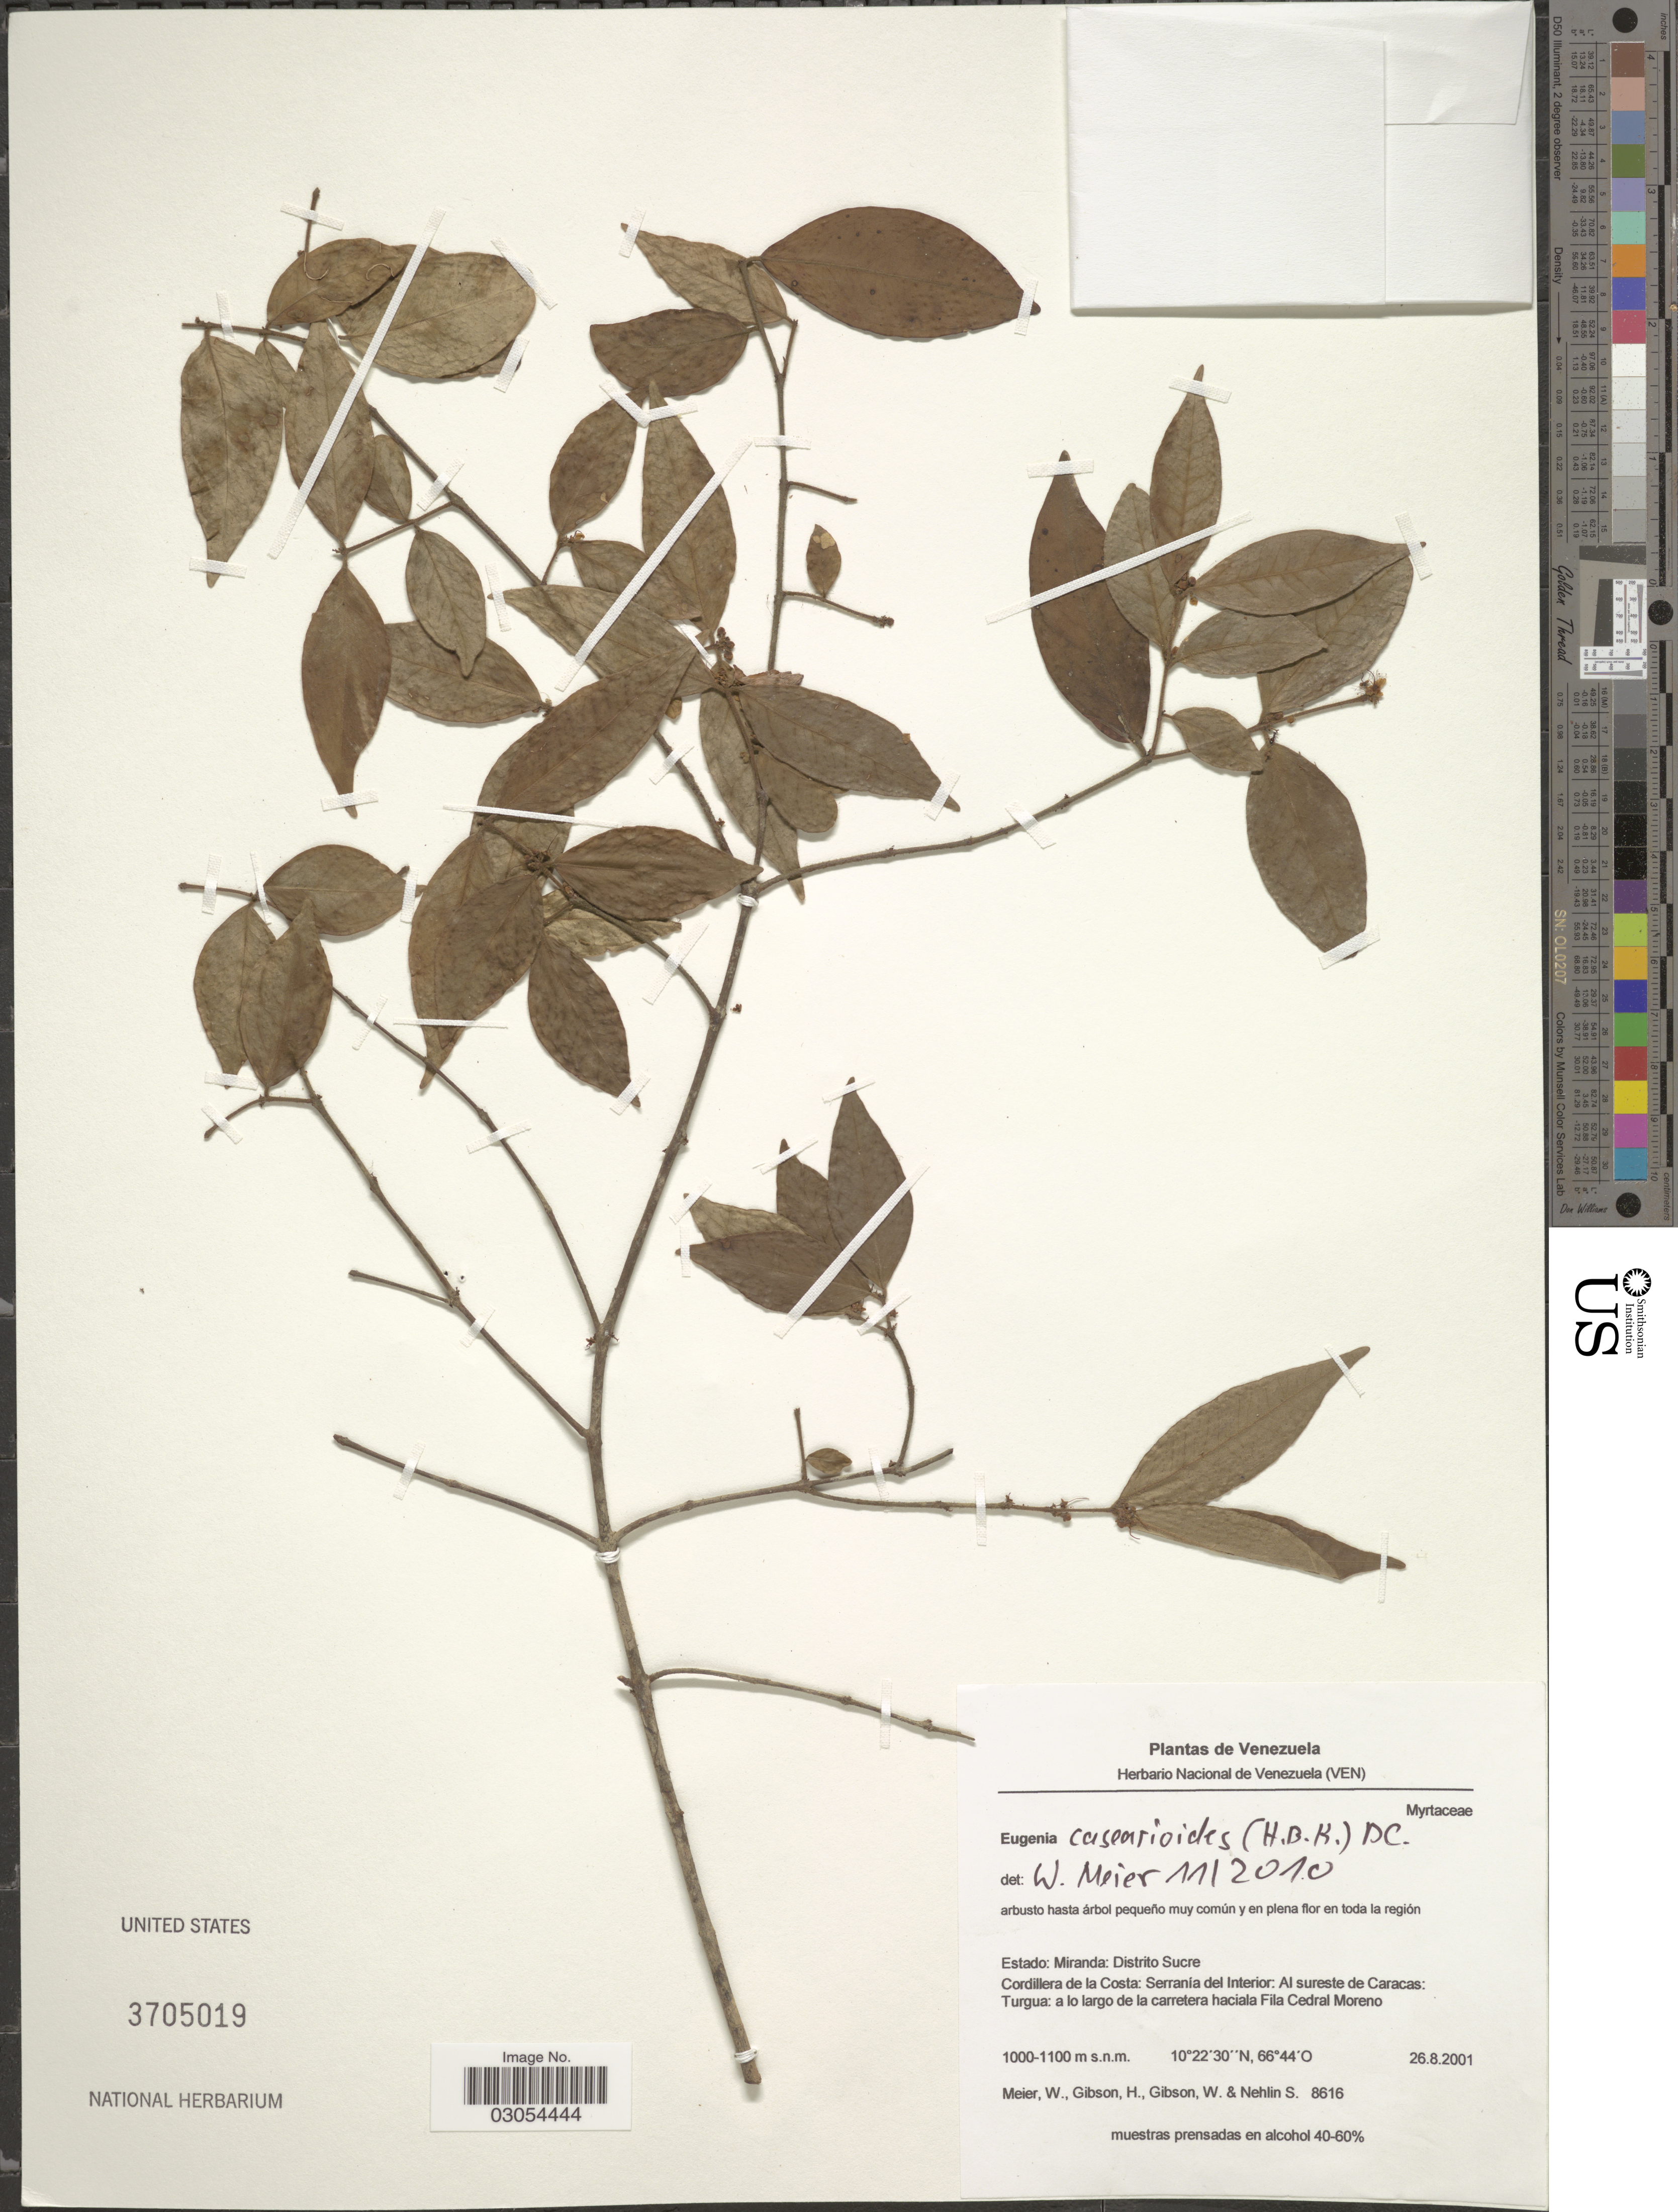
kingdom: Plantae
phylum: Tracheophyta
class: Magnoliopsida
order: Myrtales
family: Myrtaceae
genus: Eugenia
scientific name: Eugenia casearioides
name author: (Kunth) DC.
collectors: W. Meier, H. Gibson, W. Gibson & S. Nehlin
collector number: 8616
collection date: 2001-08-26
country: Venezuela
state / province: Miranda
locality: Distrito Sucre. Cordillera de la Costa: Serrania del Interior: Al sureste de Caracas: Turgua: a lo largo de la carretera haciala Fila Cedral Moreno.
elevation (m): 1000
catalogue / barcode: US 3705019